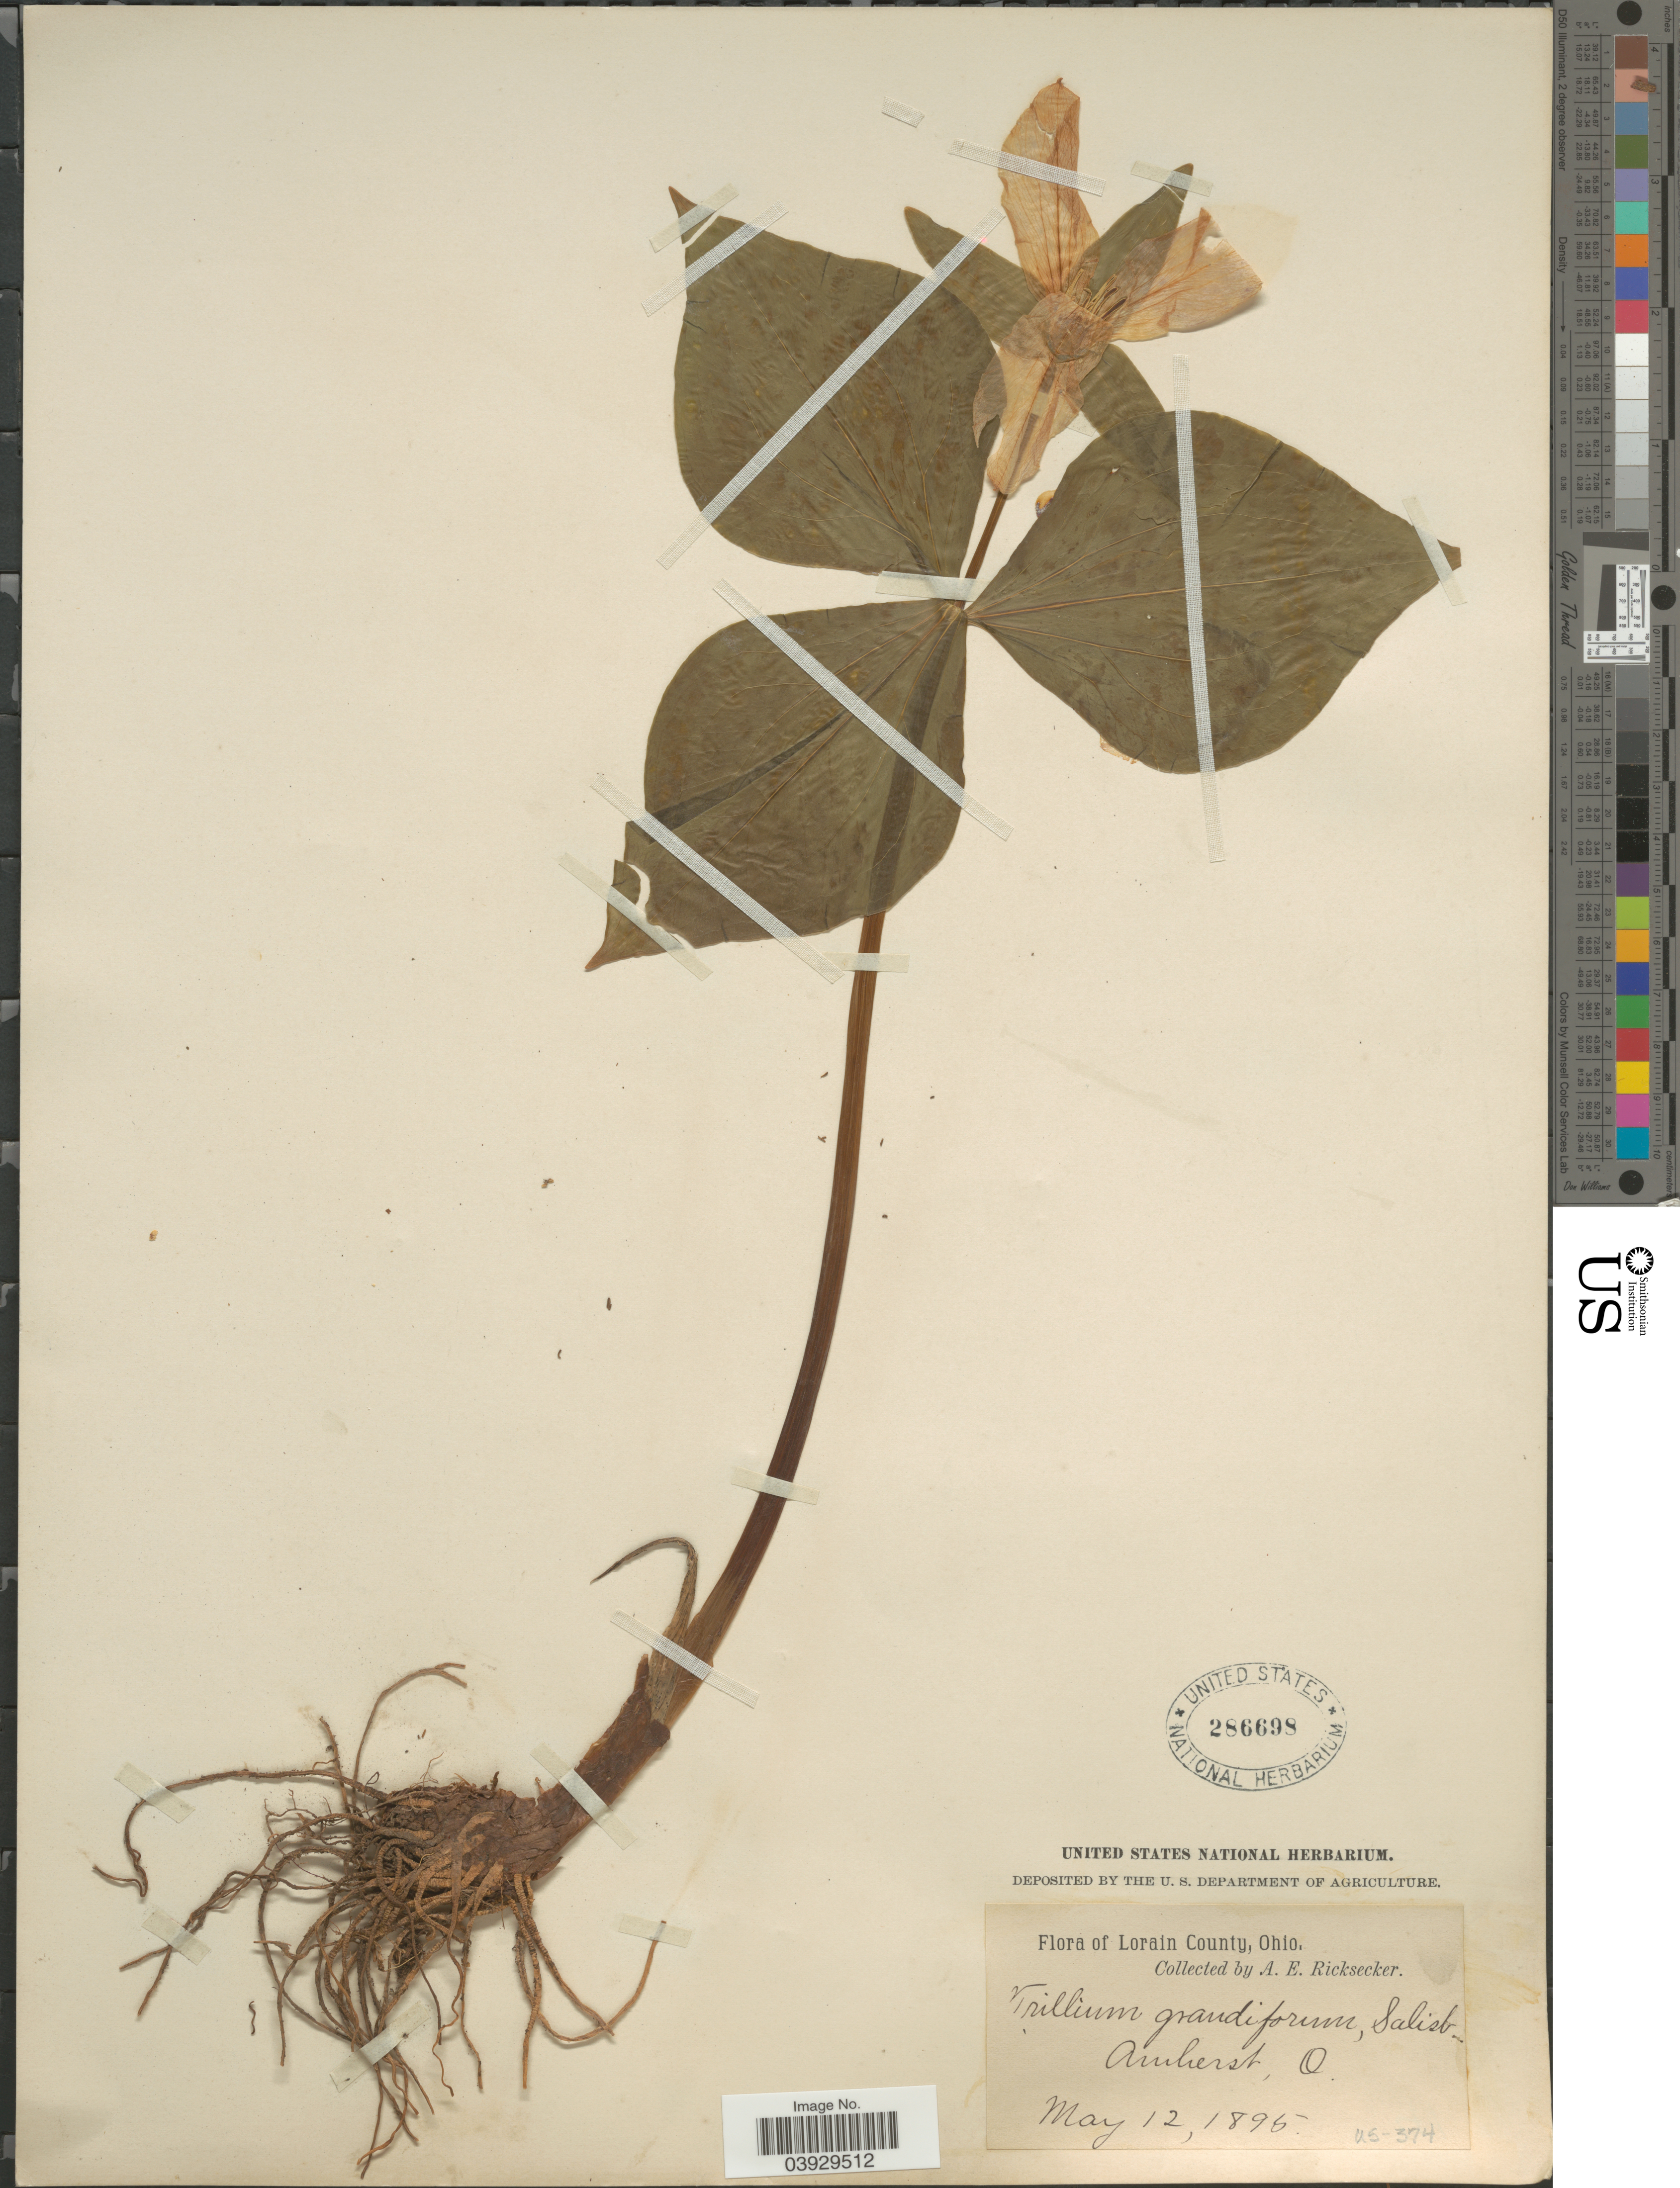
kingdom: Plantae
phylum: Tracheophyta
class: Liliopsida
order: Liliales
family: Melanthiaceae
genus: Trillium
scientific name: Trillium grandiflorum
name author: (Michx.) Salisb.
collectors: A. E. Ricksecker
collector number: US-374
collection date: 1895-05-12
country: United States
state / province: Ohio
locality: Lorain County. Amherst.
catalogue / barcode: US 286698